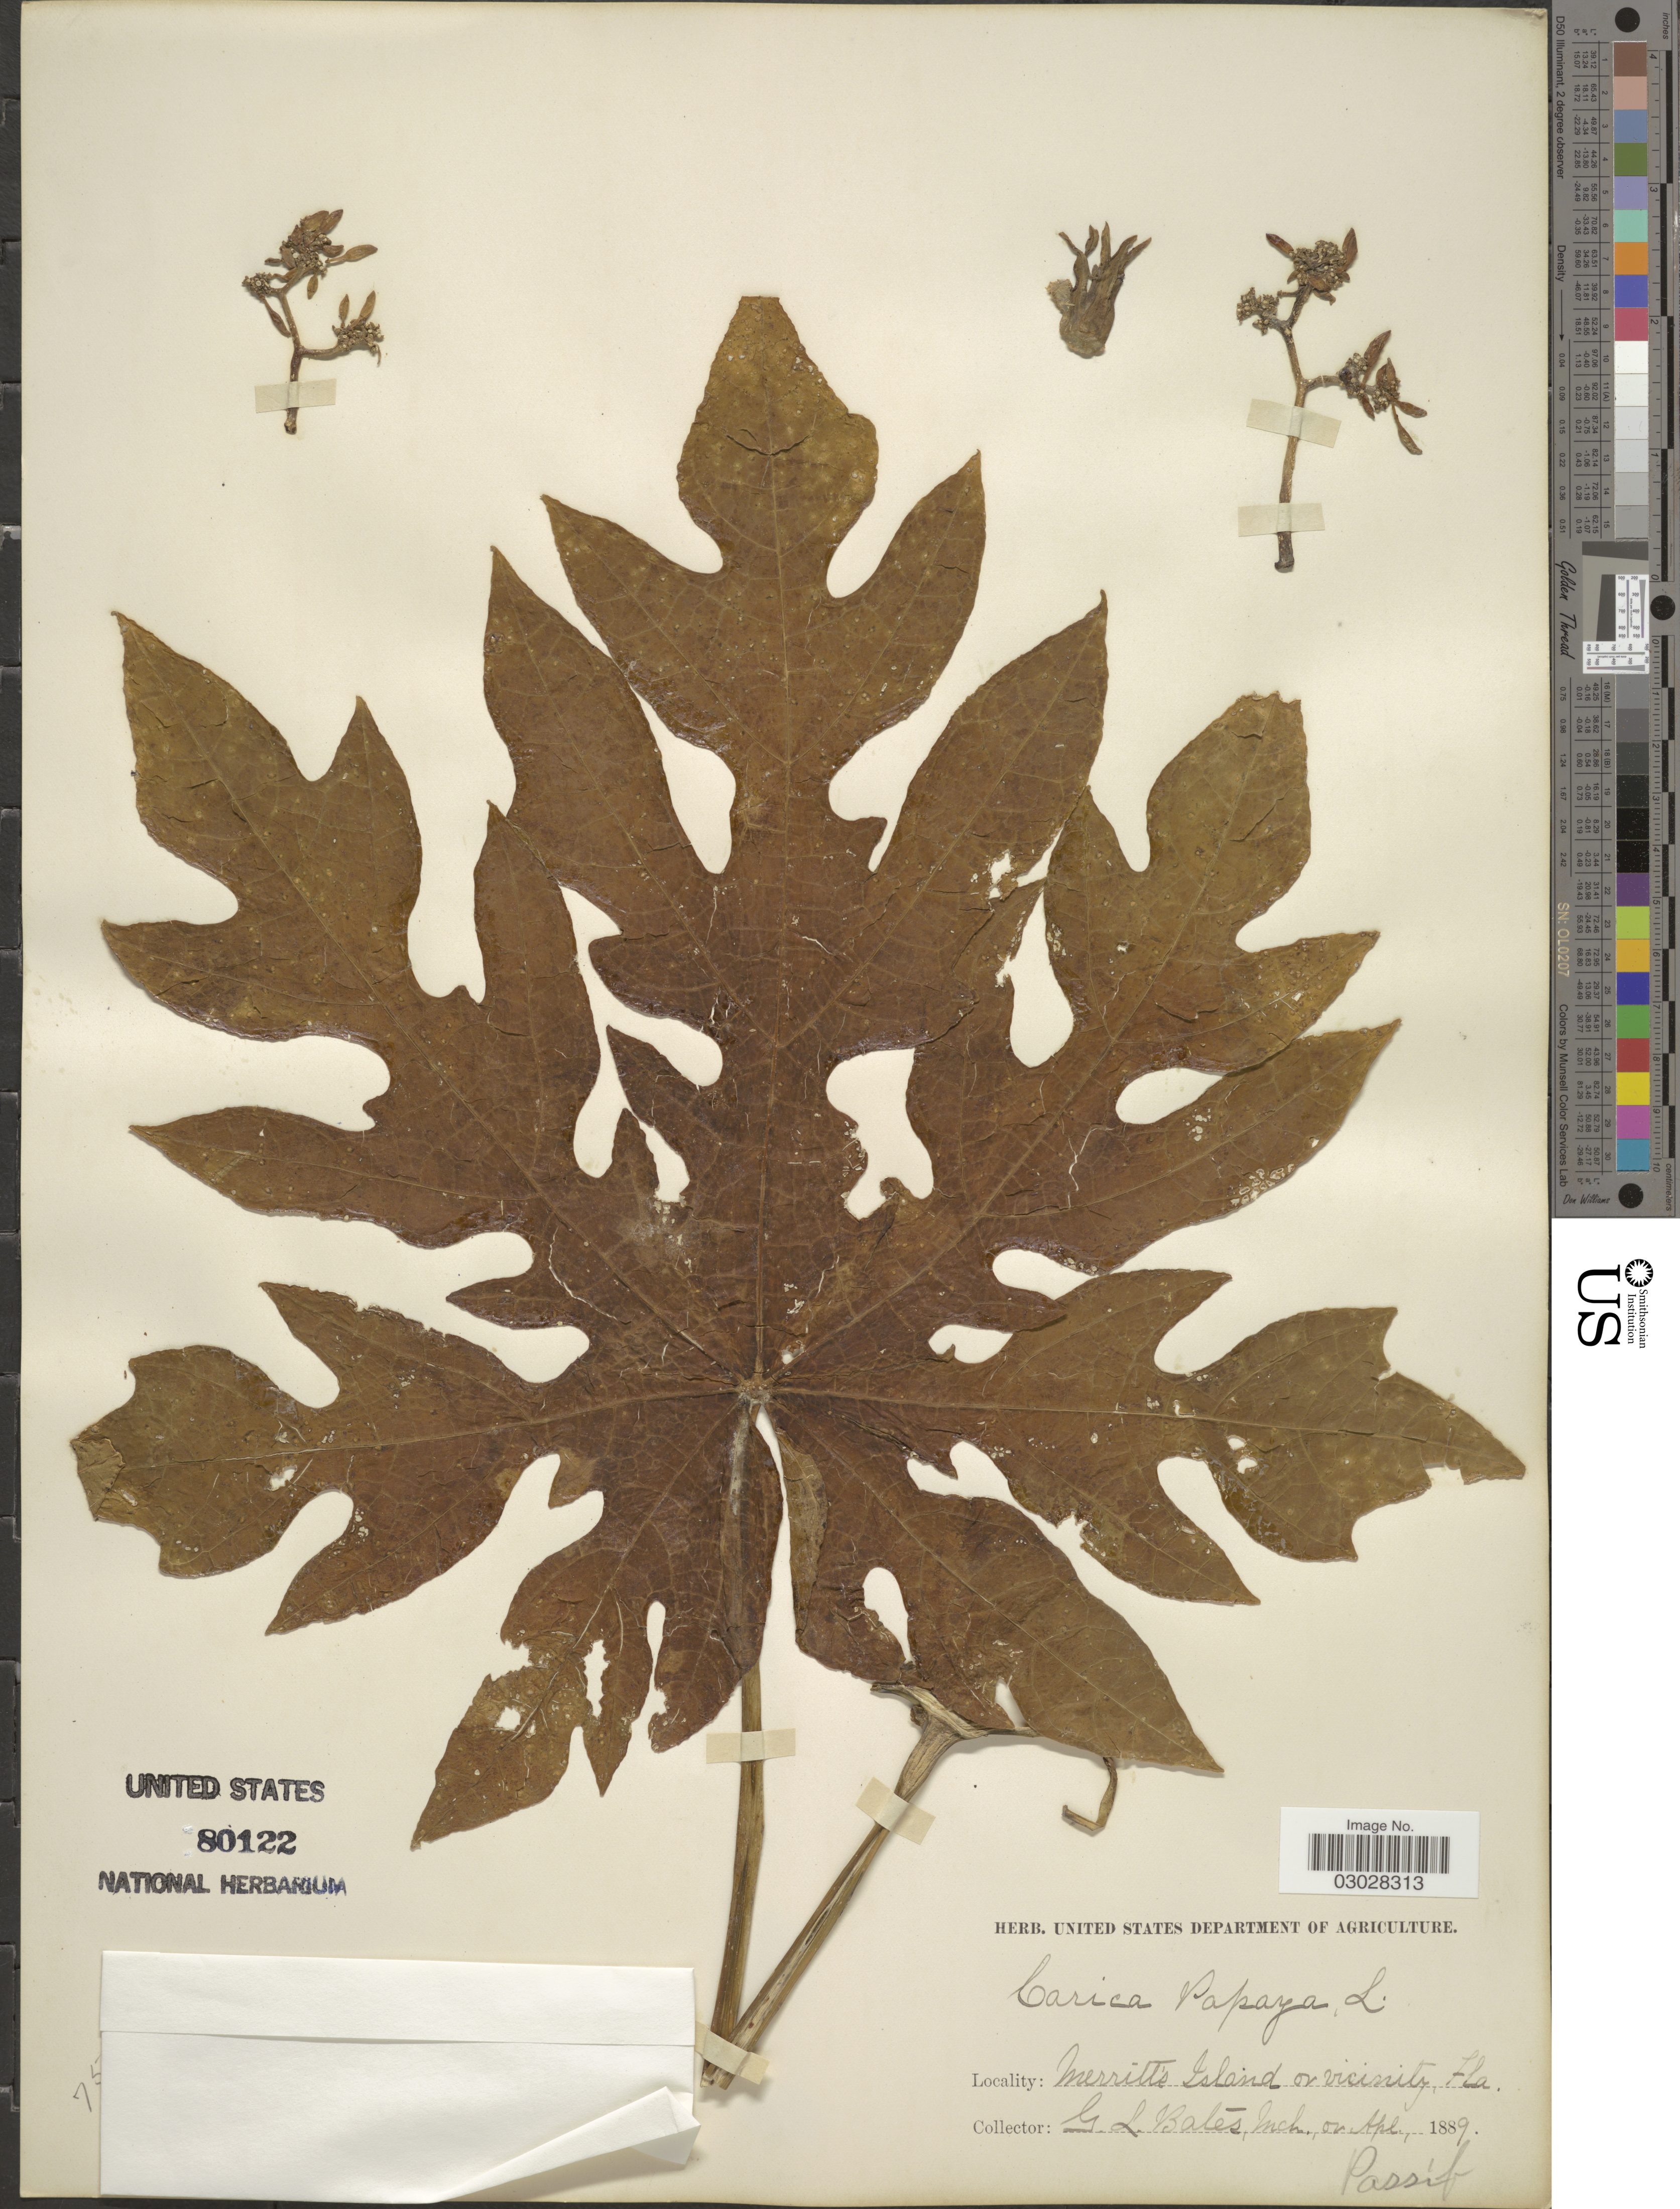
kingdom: Plantae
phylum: Tracheophyta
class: Magnoliopsida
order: Brassicales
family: Caricaceae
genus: Carica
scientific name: Carica papaya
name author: L.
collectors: G. Bates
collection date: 1889-03/1889-04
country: United States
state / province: Florida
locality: Merritts Island or vicinity, Fla.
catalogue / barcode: US 80122